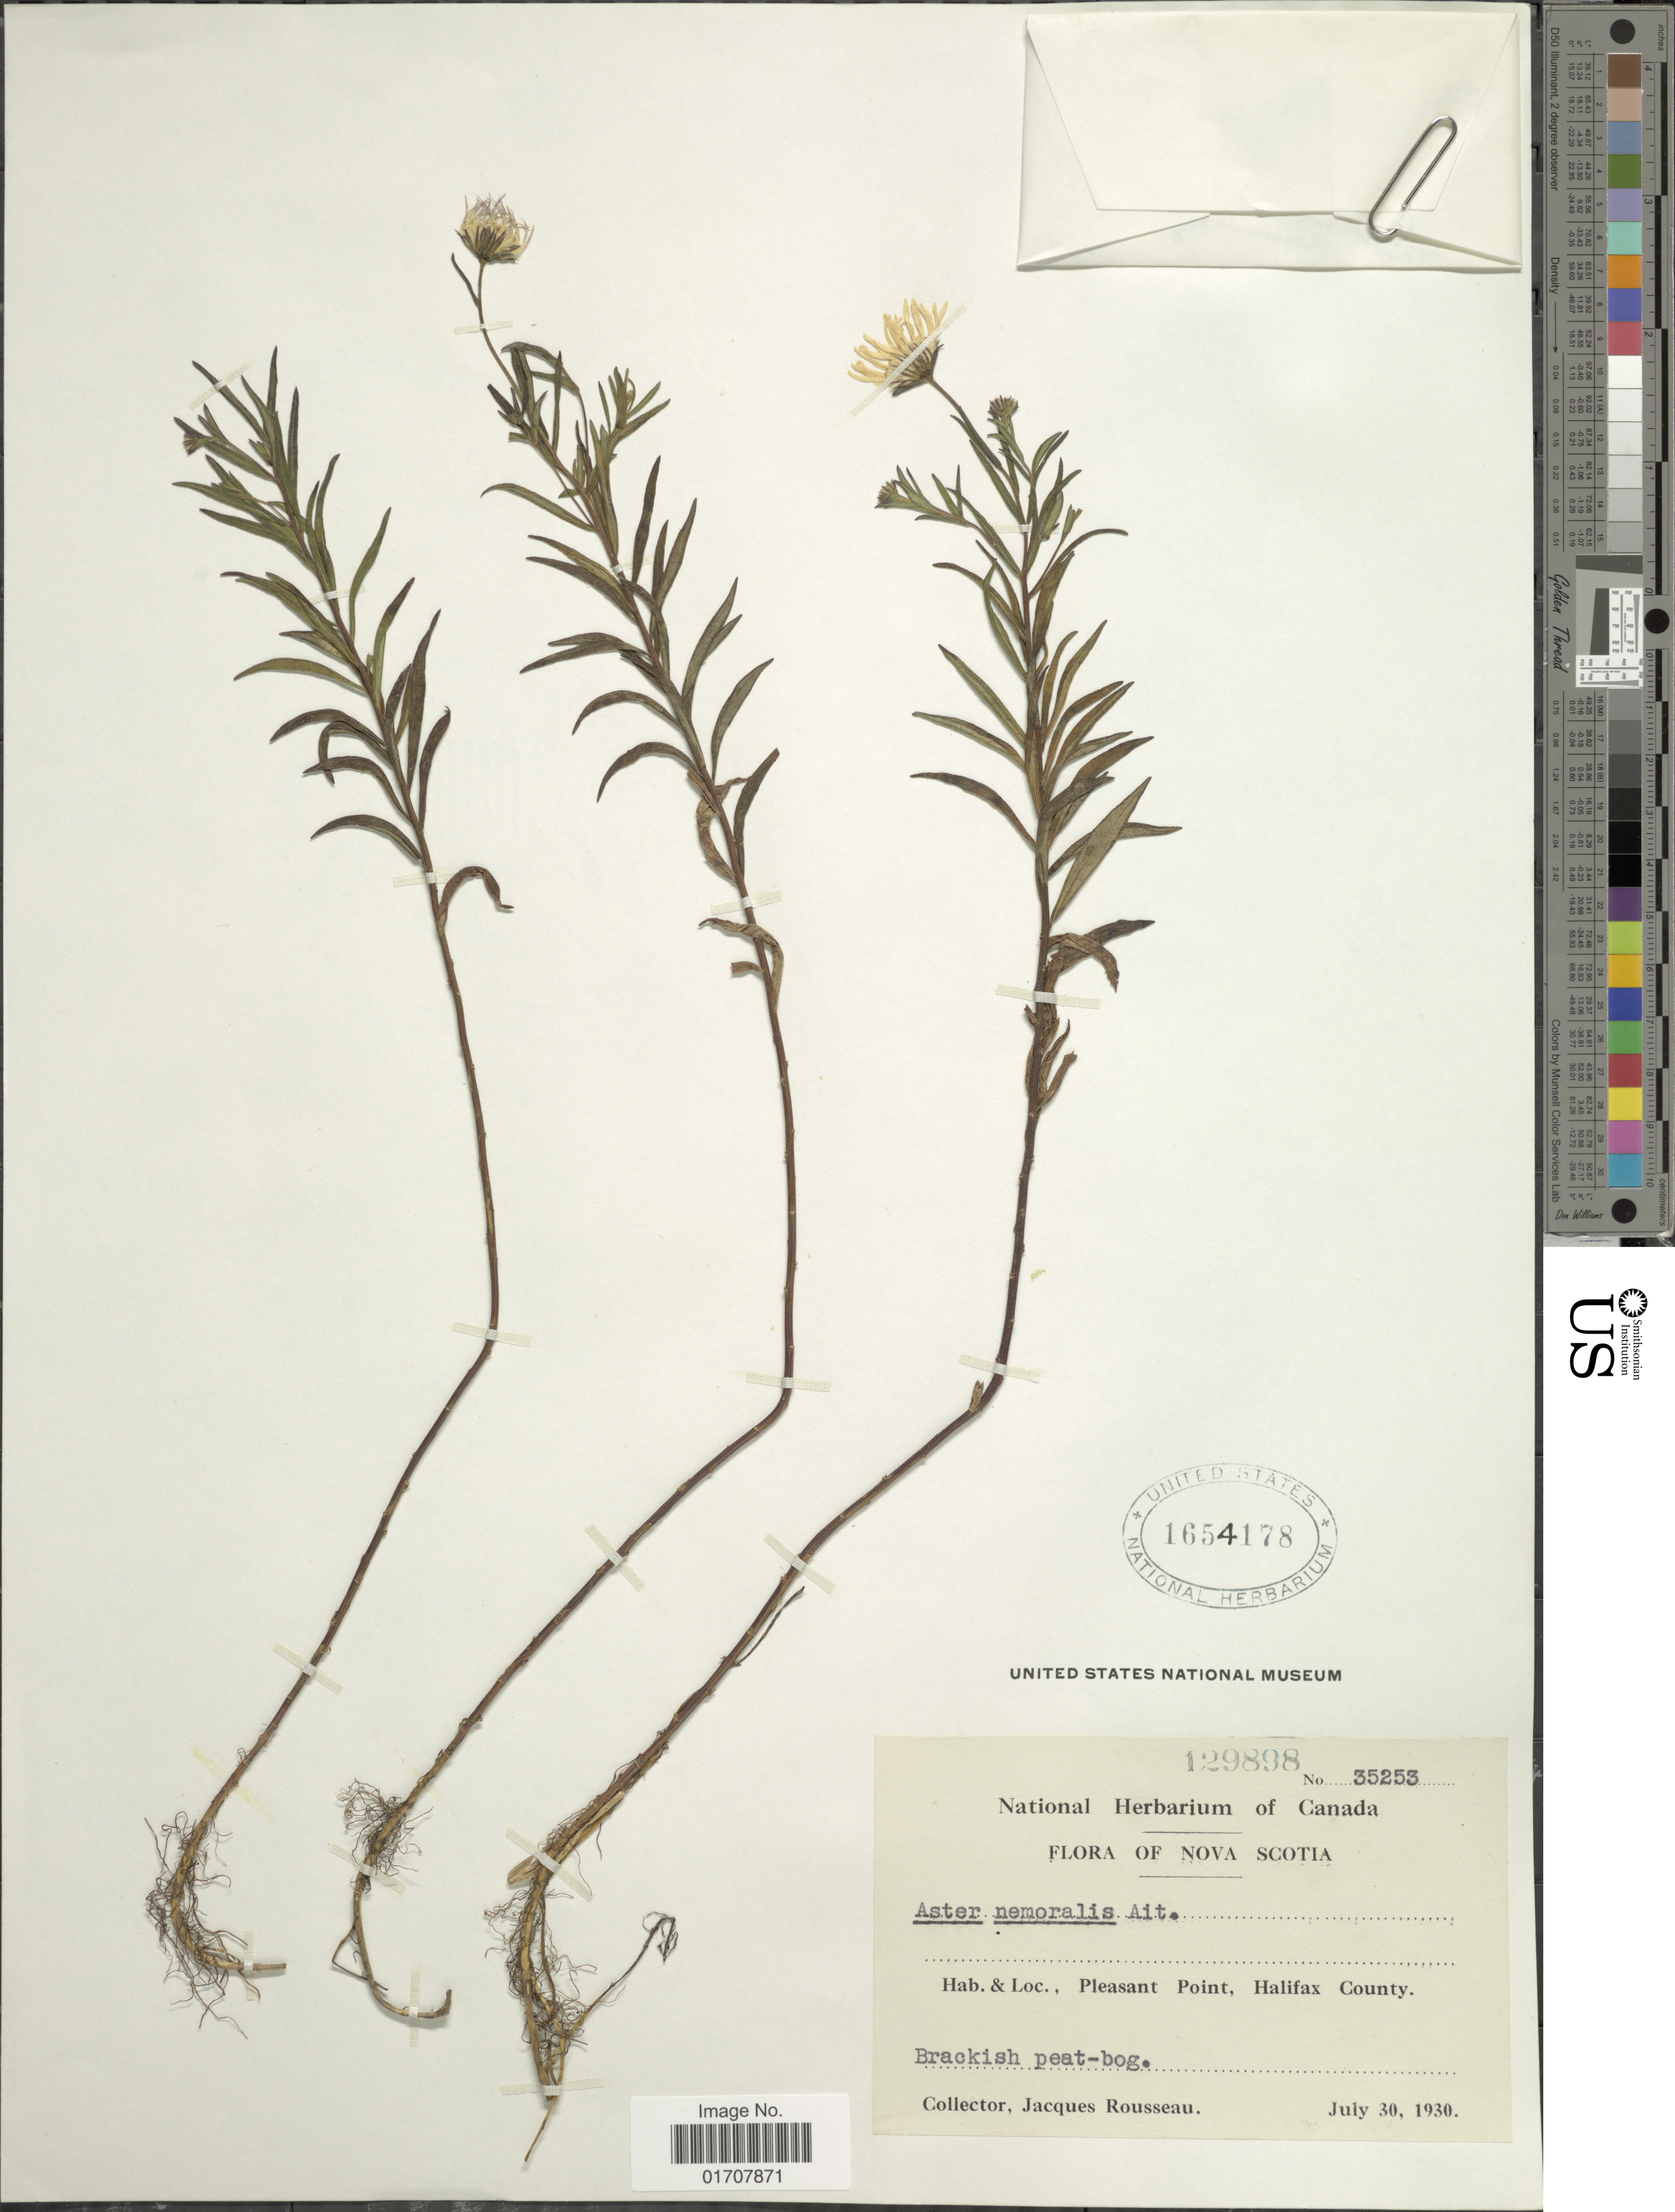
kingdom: Plantae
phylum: Tracheophyta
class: Magnoliopsida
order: Asterales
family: Asteraceae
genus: Oclemena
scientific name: Oclemena nemoralis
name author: (Aiton) Greene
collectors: J. Rousseau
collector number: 129898/35253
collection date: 1930-07-30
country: Canada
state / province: Nova Scotia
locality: Pleasant Point, Halifax County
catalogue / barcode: US 1654178